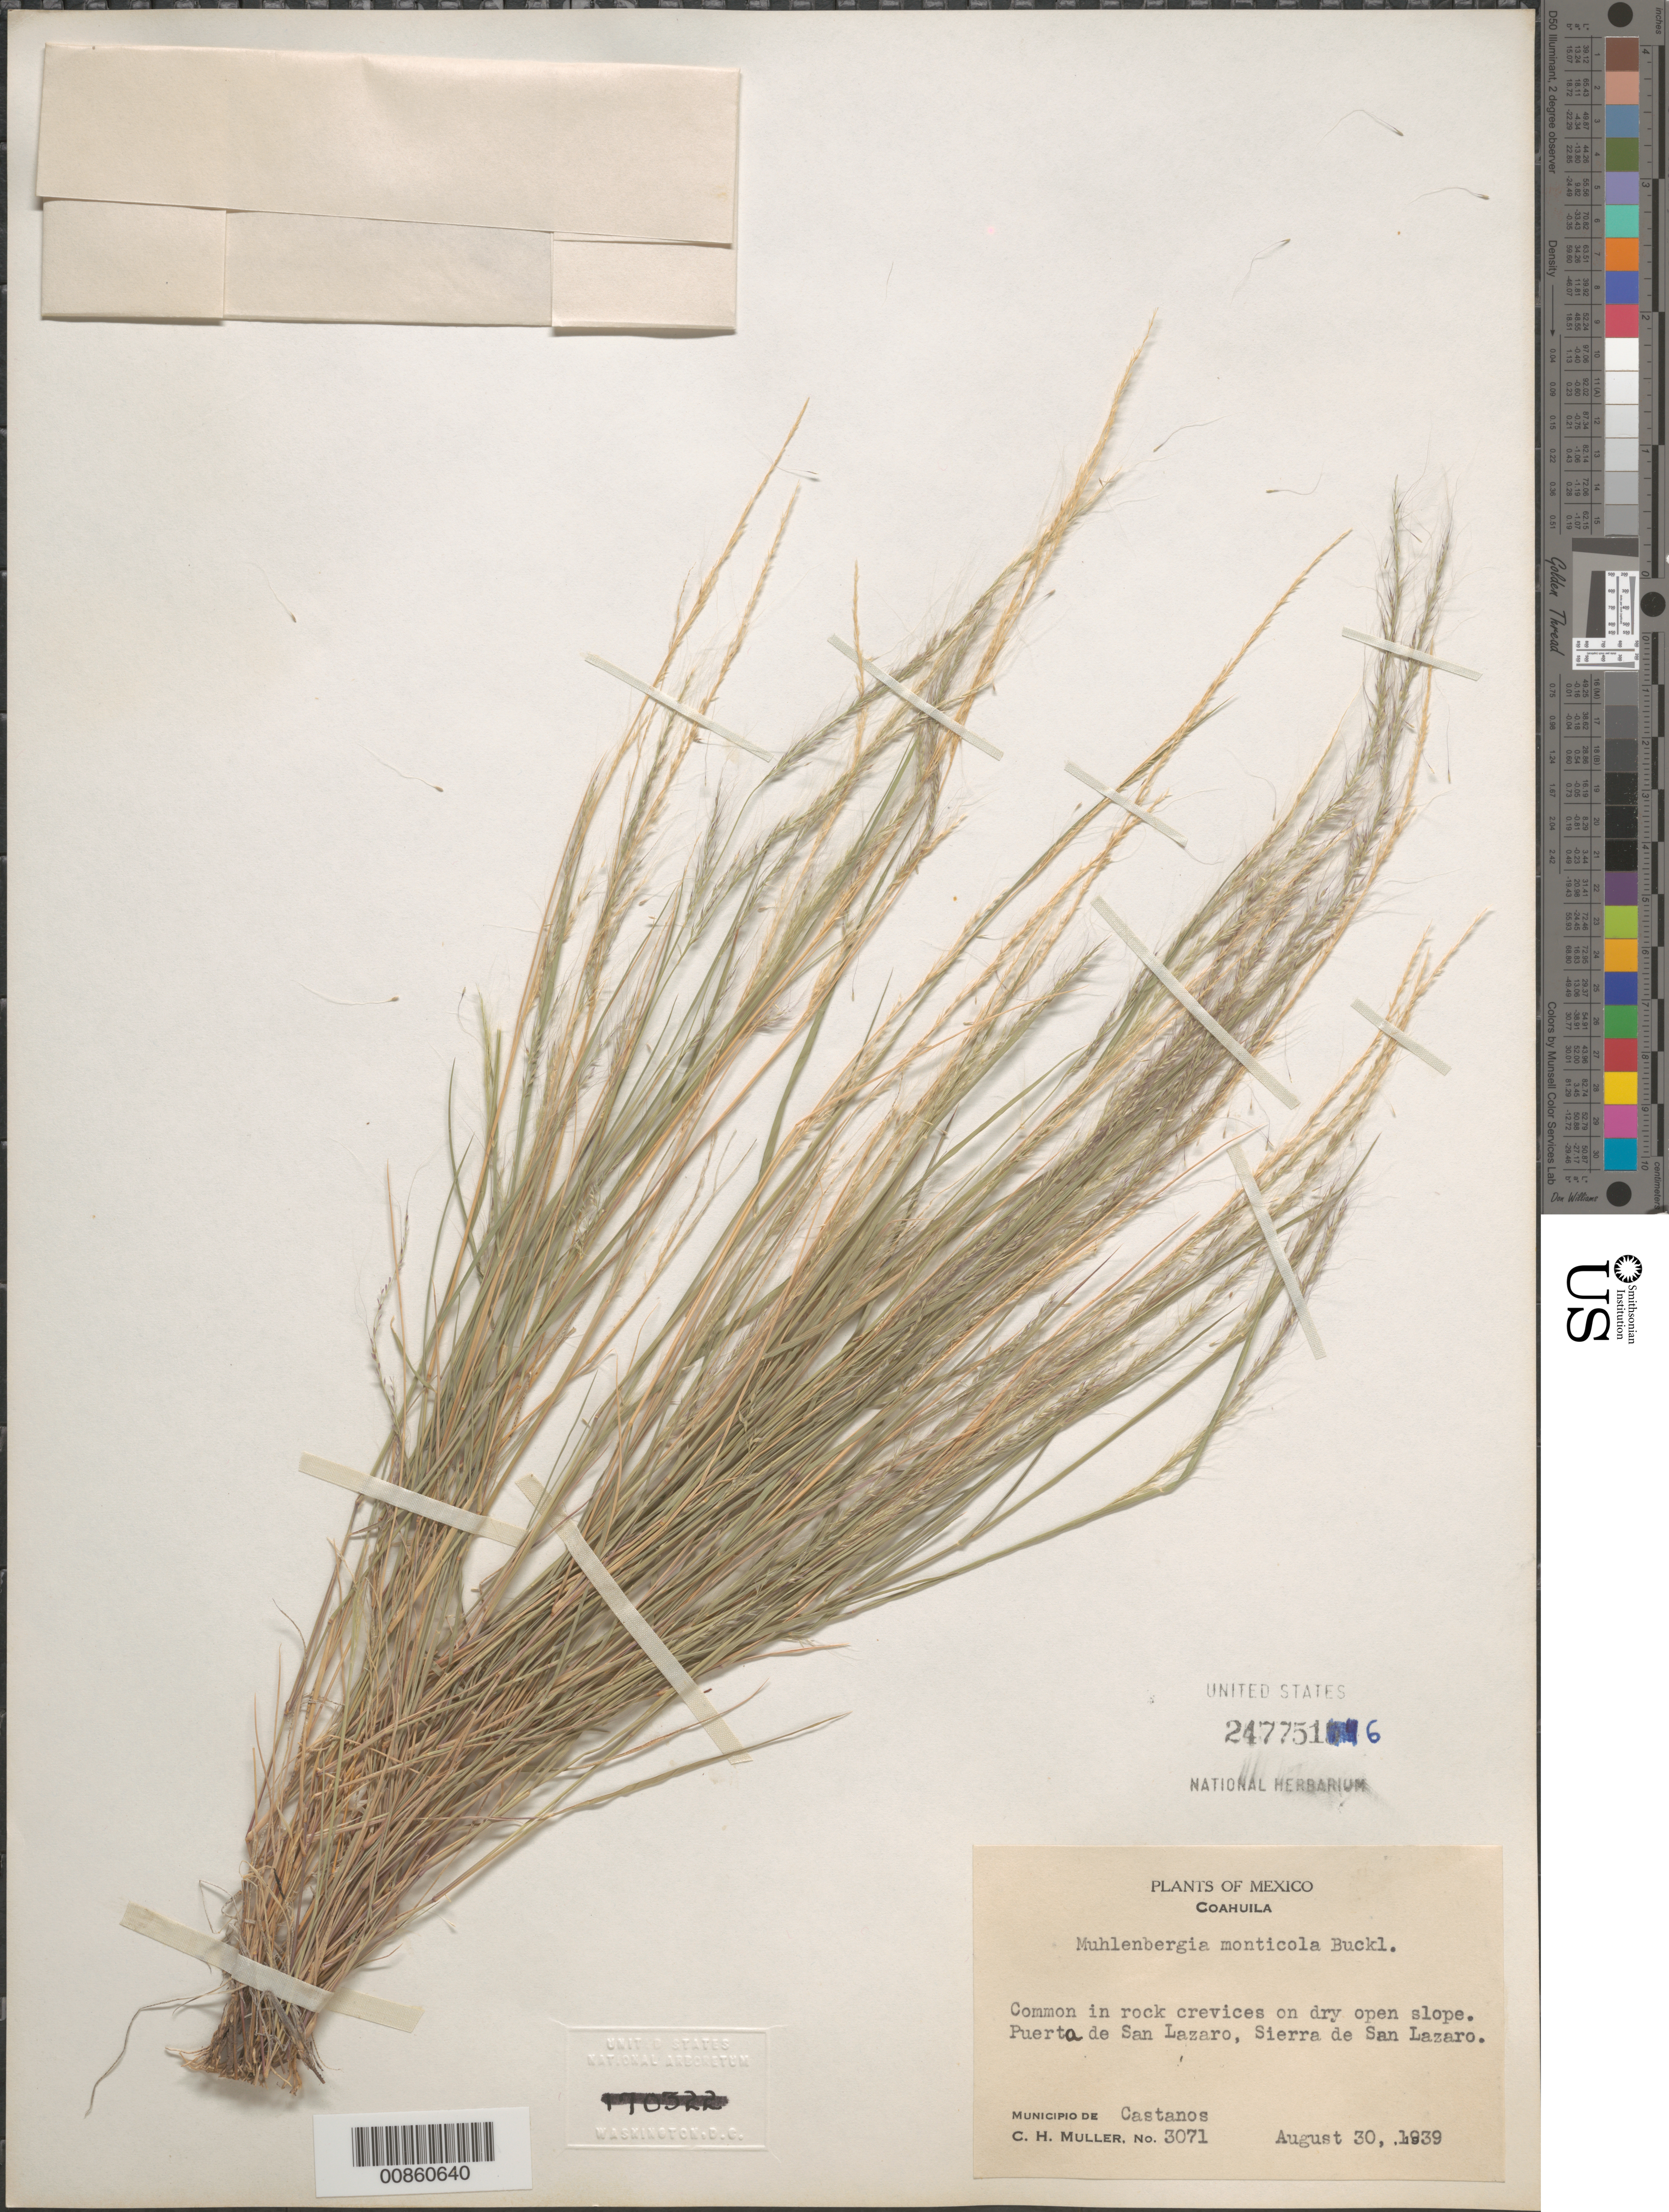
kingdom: Plantae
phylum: Tracheophyta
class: Liliopsida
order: Poales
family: Poaceae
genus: Muhlenbergia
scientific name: Muhlenbergia monticola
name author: Buckley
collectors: C. H. Muller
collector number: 3071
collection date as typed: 30 Aug 1939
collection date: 1939-08-30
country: Mexico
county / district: Castanios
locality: Puerta de San Lazaro, Sierra de San Lazaro, mpio. Castanios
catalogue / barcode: US 2477516